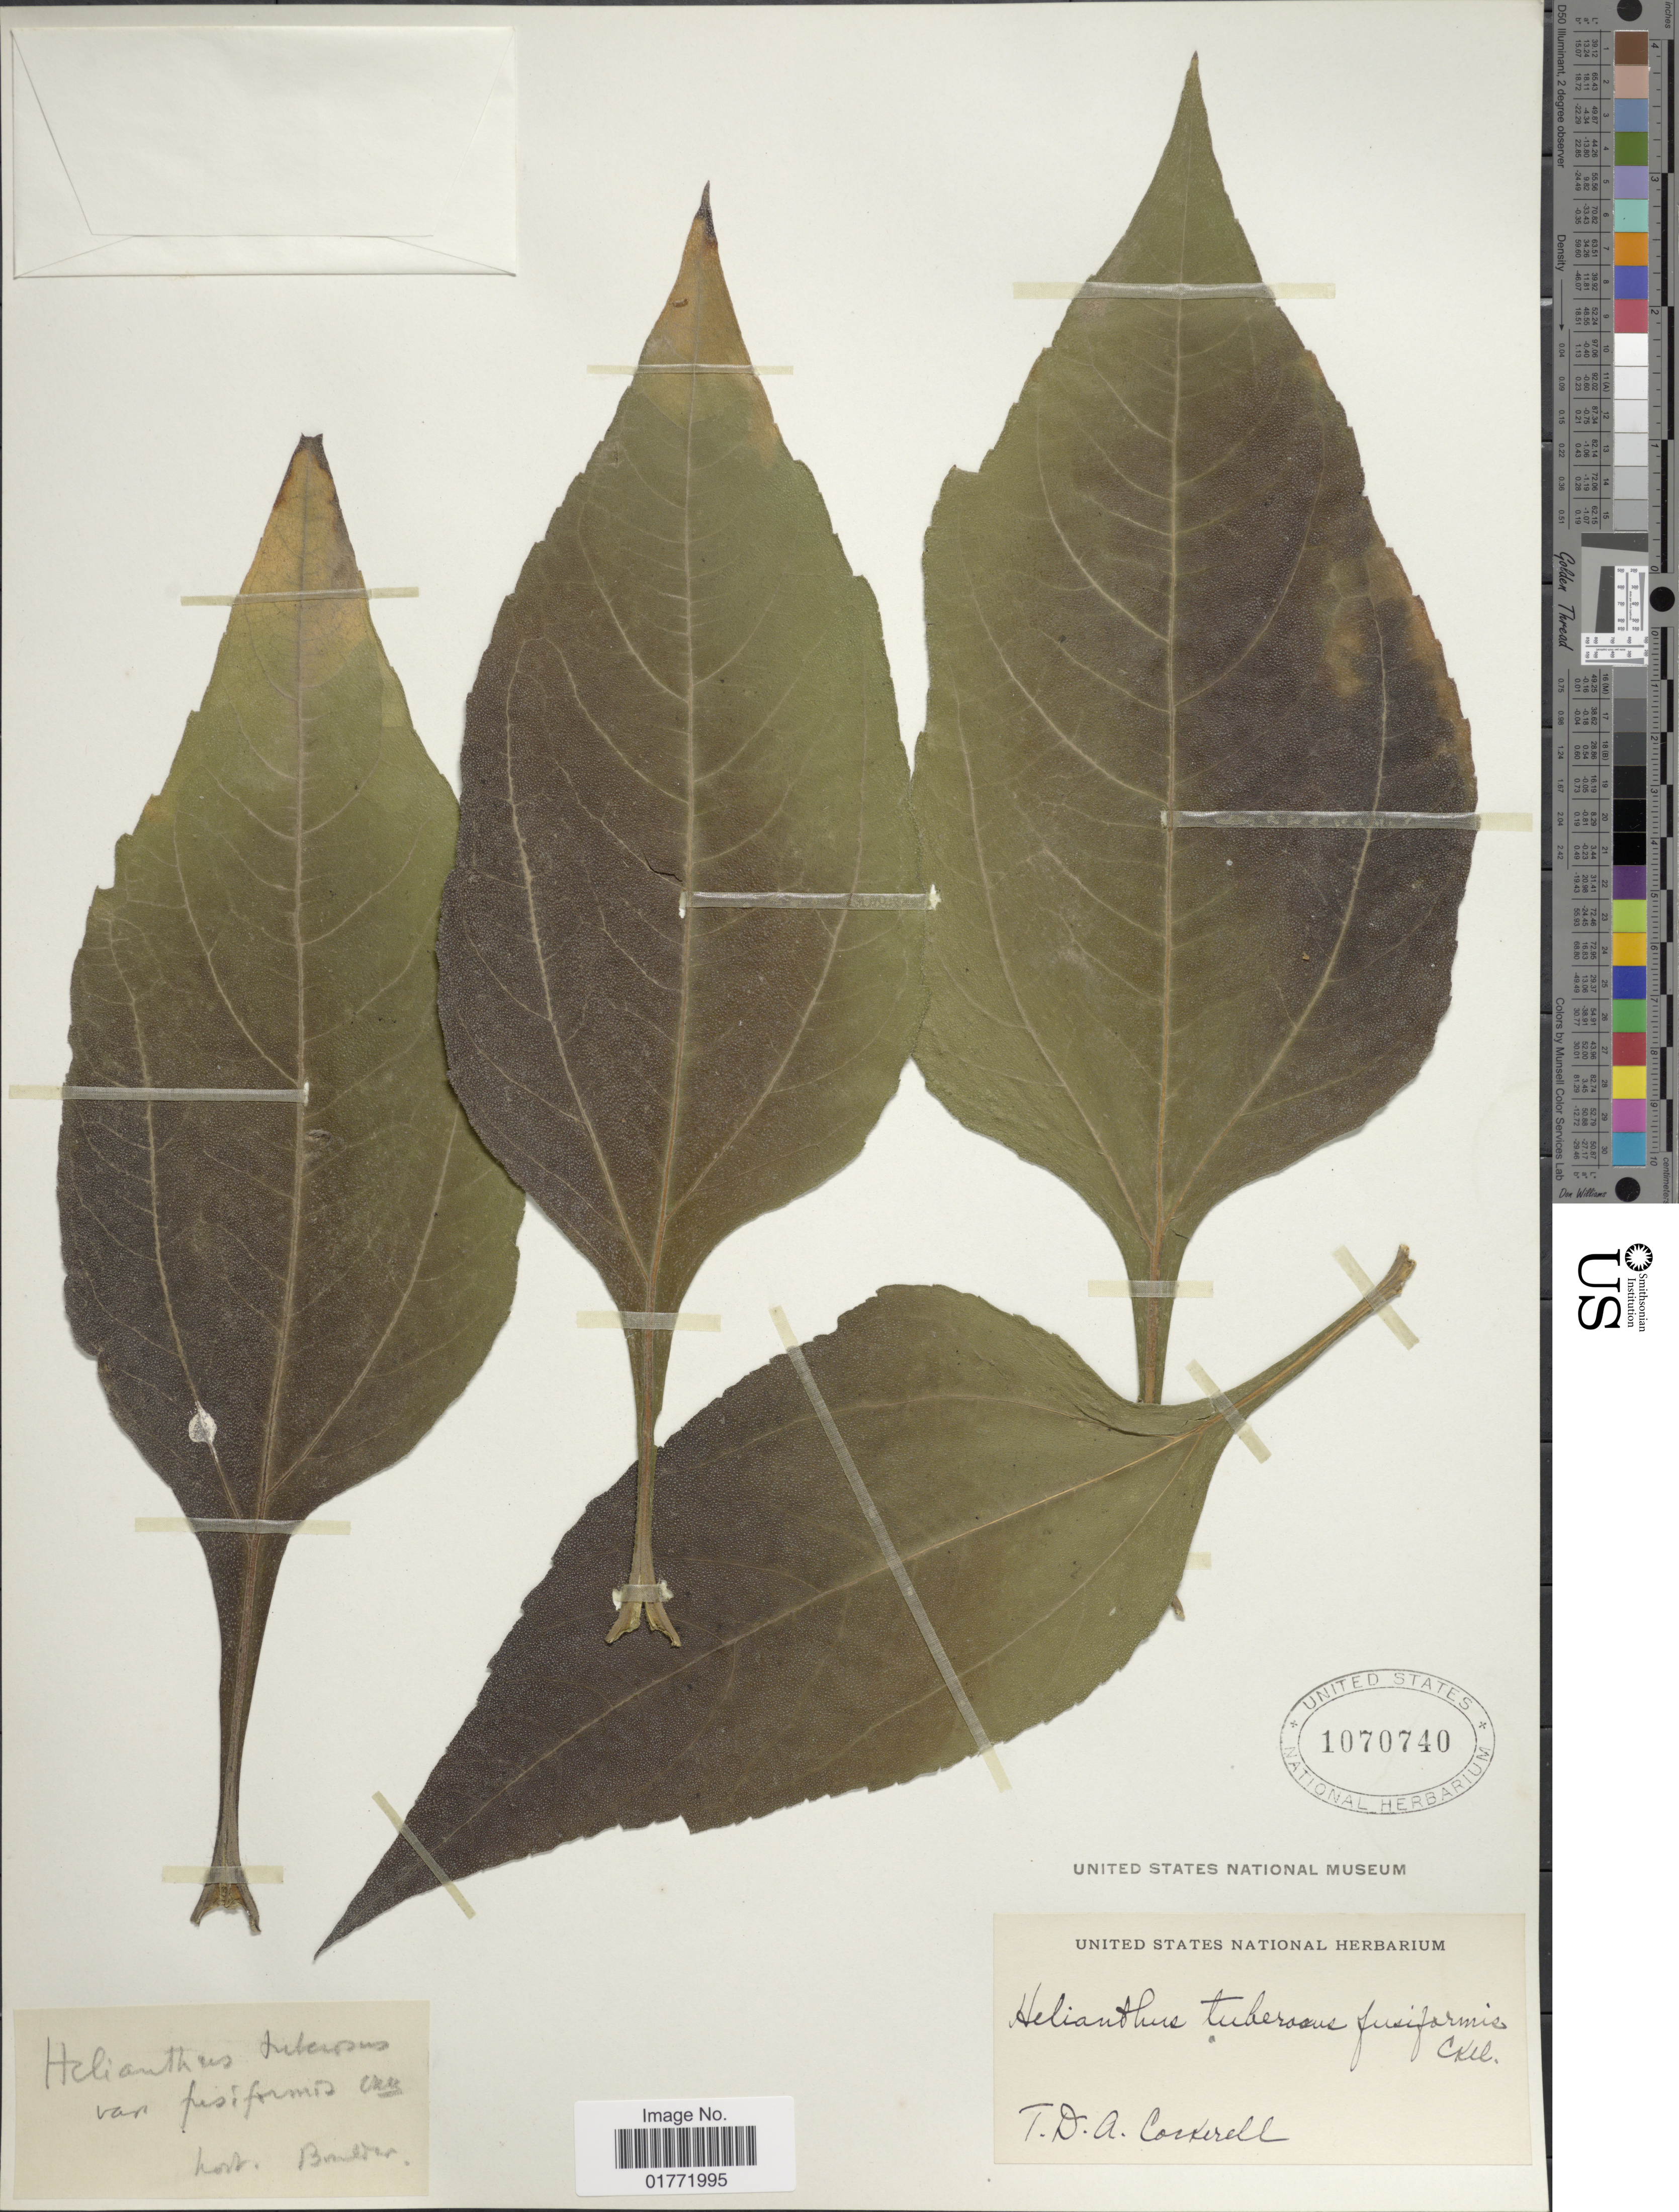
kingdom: Plantae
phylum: Tracheophyta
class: Magnoliopsida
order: Asterales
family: Asteraceae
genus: Helianthus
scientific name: Helianthus tuberosus var. fusiformis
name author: Cockerell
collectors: T. Cockerell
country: United States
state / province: Colorado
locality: Hort Boulder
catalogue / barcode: US 1070740